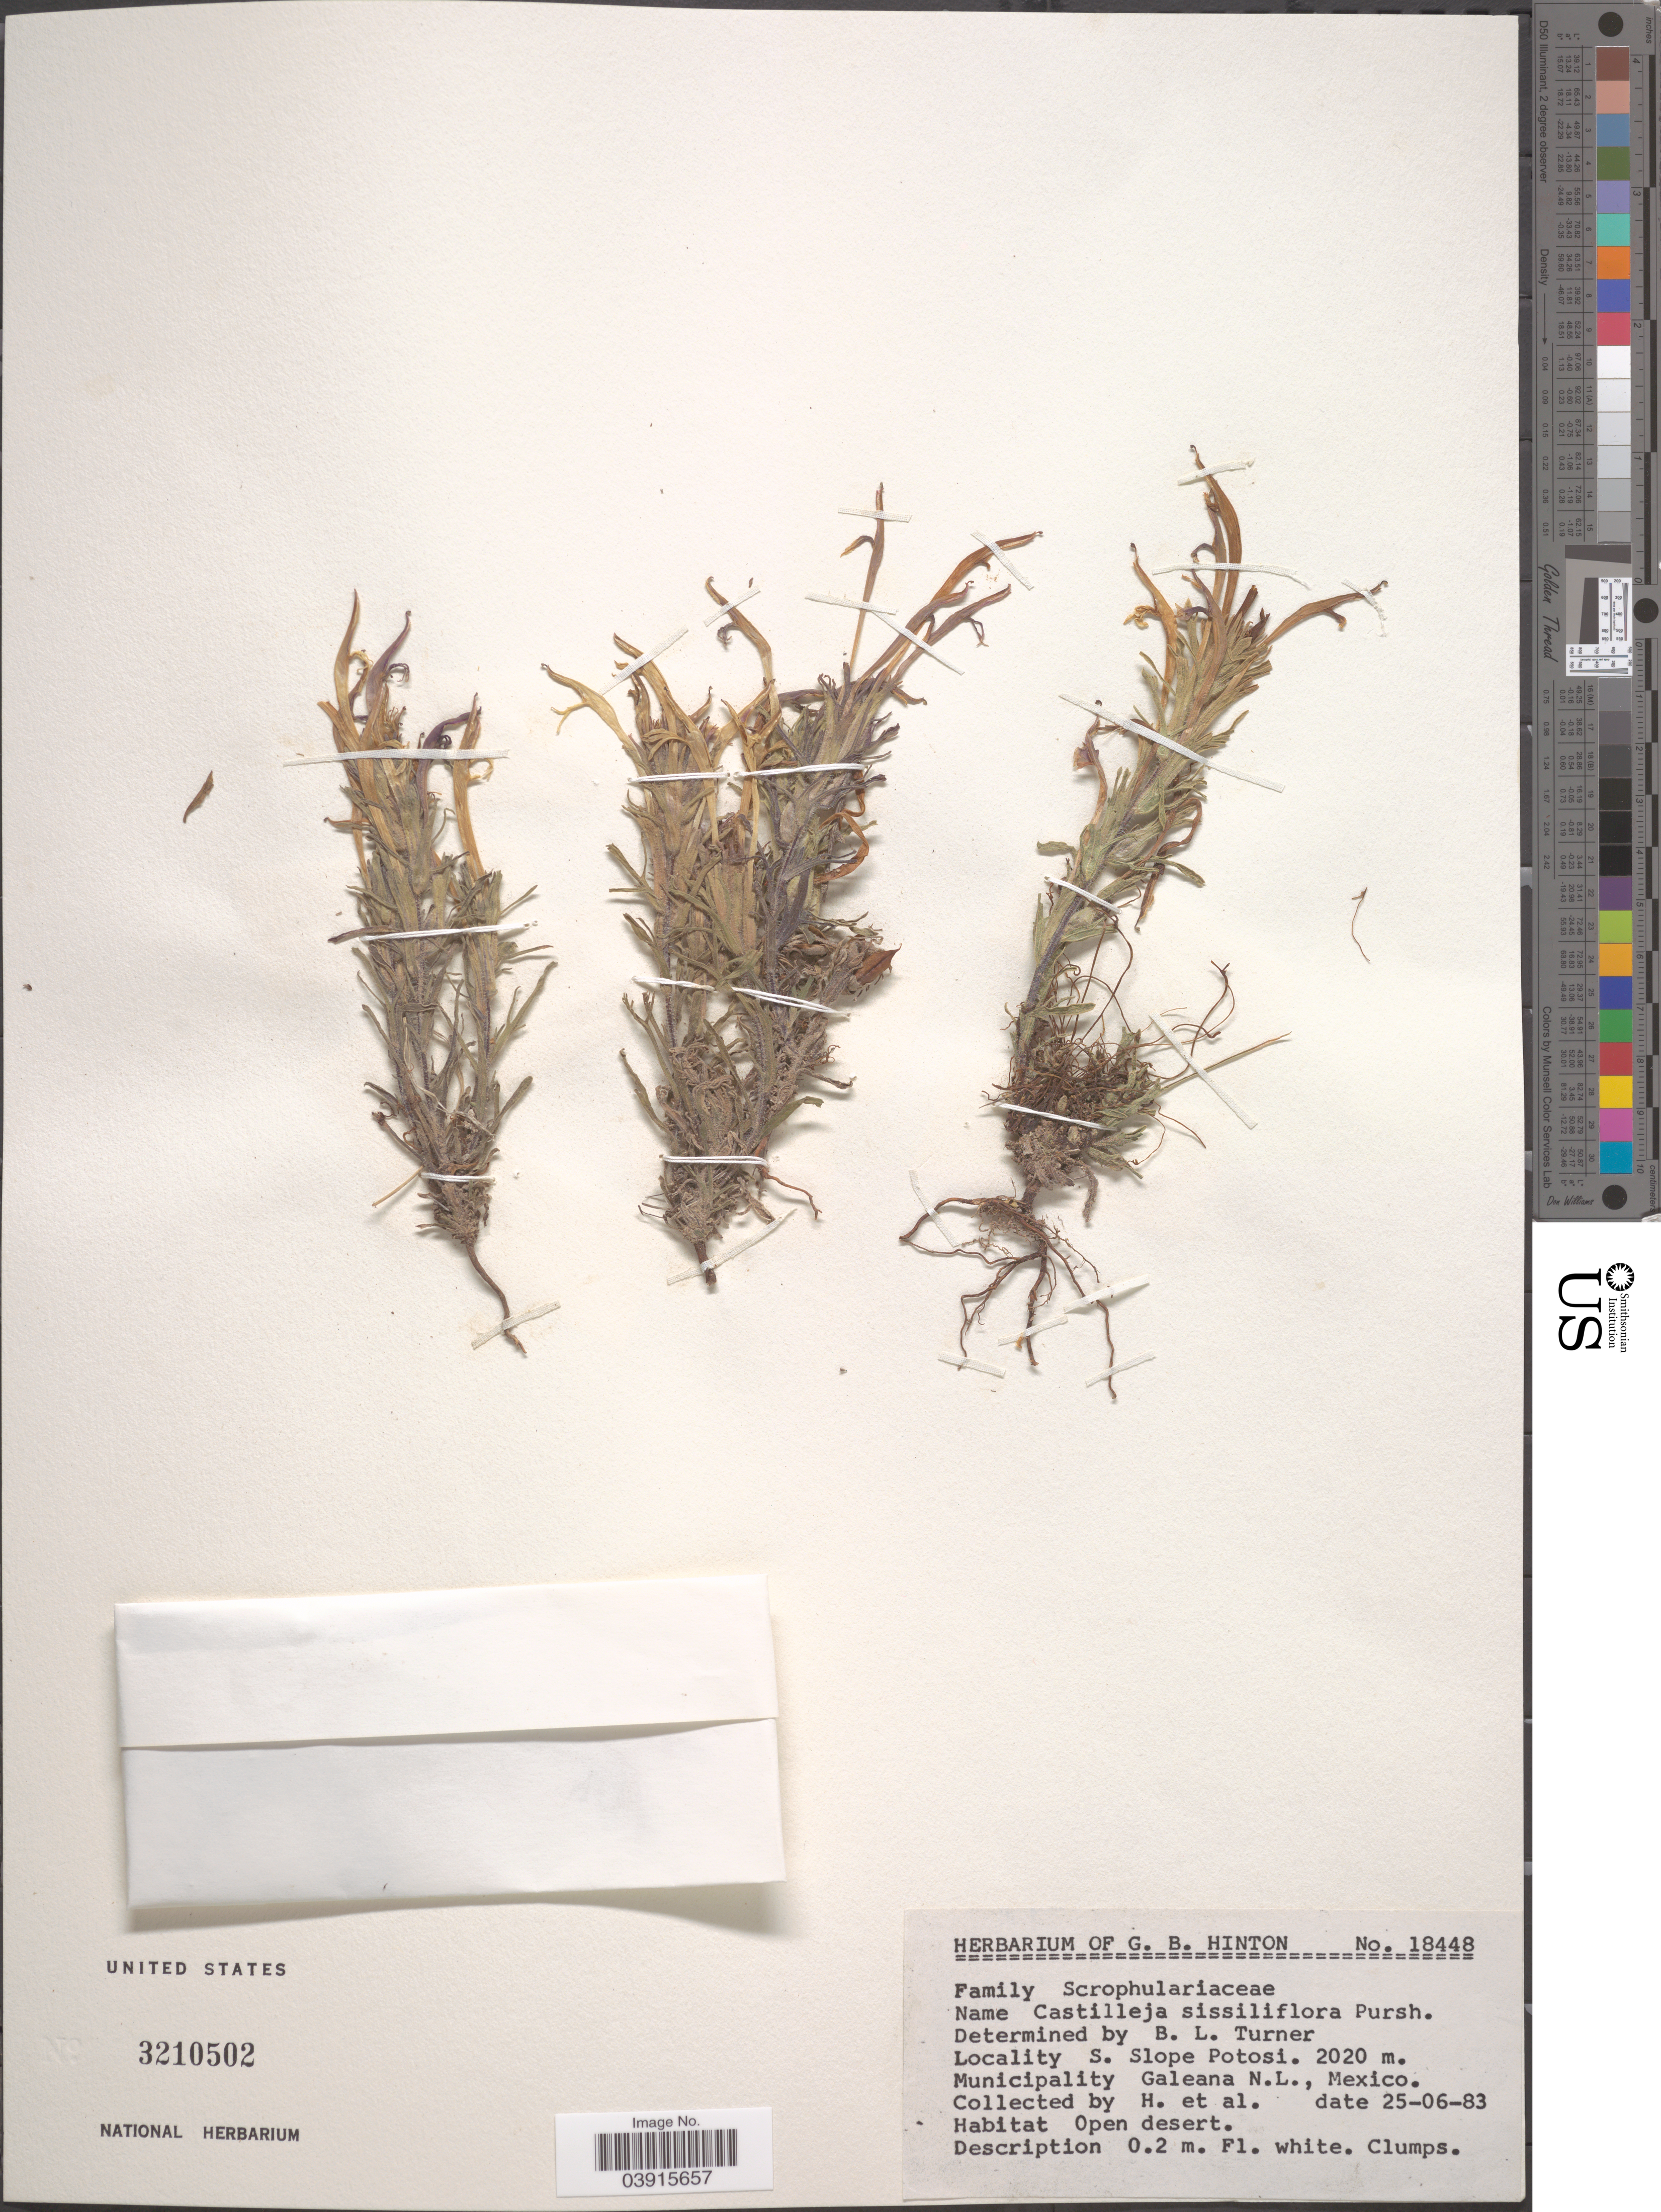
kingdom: Plantae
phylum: Tracheophyta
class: Magnoliopsida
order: Lamiales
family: Orobanchaceae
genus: Castilleja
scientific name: Castilleja sessiliflora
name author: Pursh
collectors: G. B. Hinton & et al.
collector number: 18448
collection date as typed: Transcribed d/m/y: 25/6/83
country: Mexico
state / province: Nuevo León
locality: S. Slope Potosi. Municipality Galeana.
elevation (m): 2020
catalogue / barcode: US 3210502